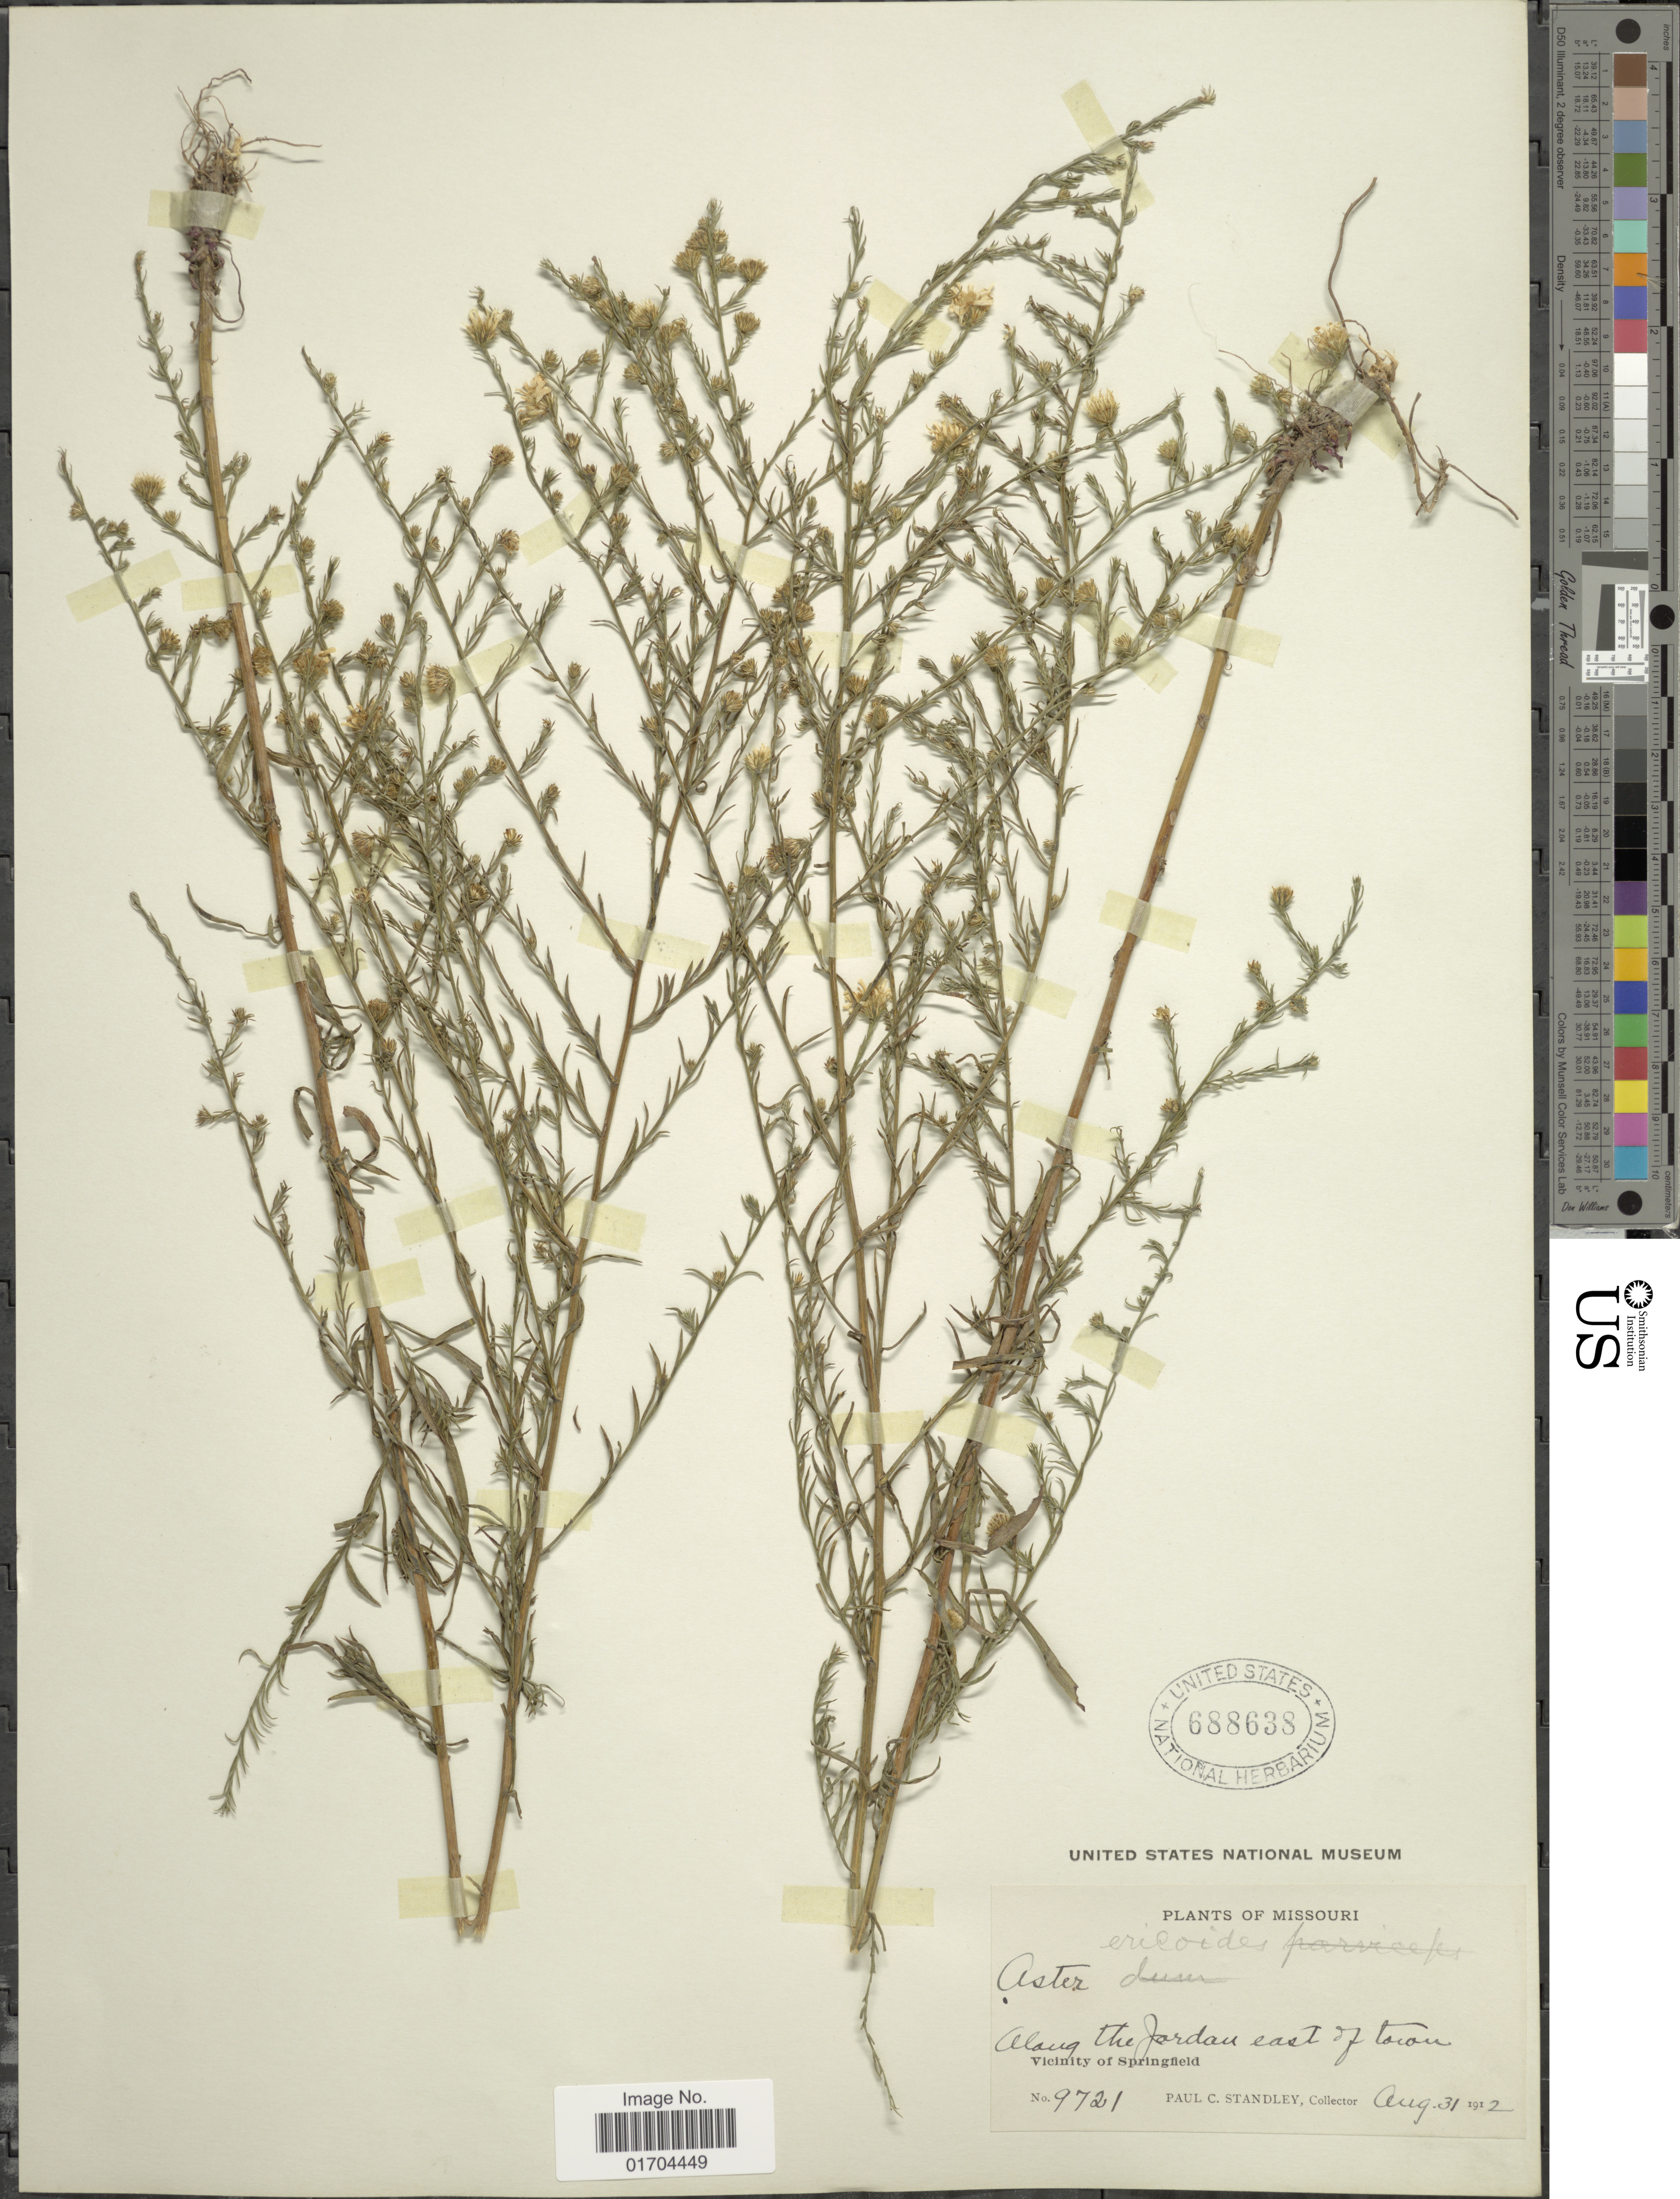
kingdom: Plantae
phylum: Tracheophyta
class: Magnoliopsida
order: Asterales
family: Asteraceae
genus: Symphyotrichum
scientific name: Symphyotrichum sp.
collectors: P. C. Standley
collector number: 9721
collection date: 1912-08-31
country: United States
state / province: Missouri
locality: Along the Jordan, east of town, Vicinity of Springfield.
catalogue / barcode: US 688638